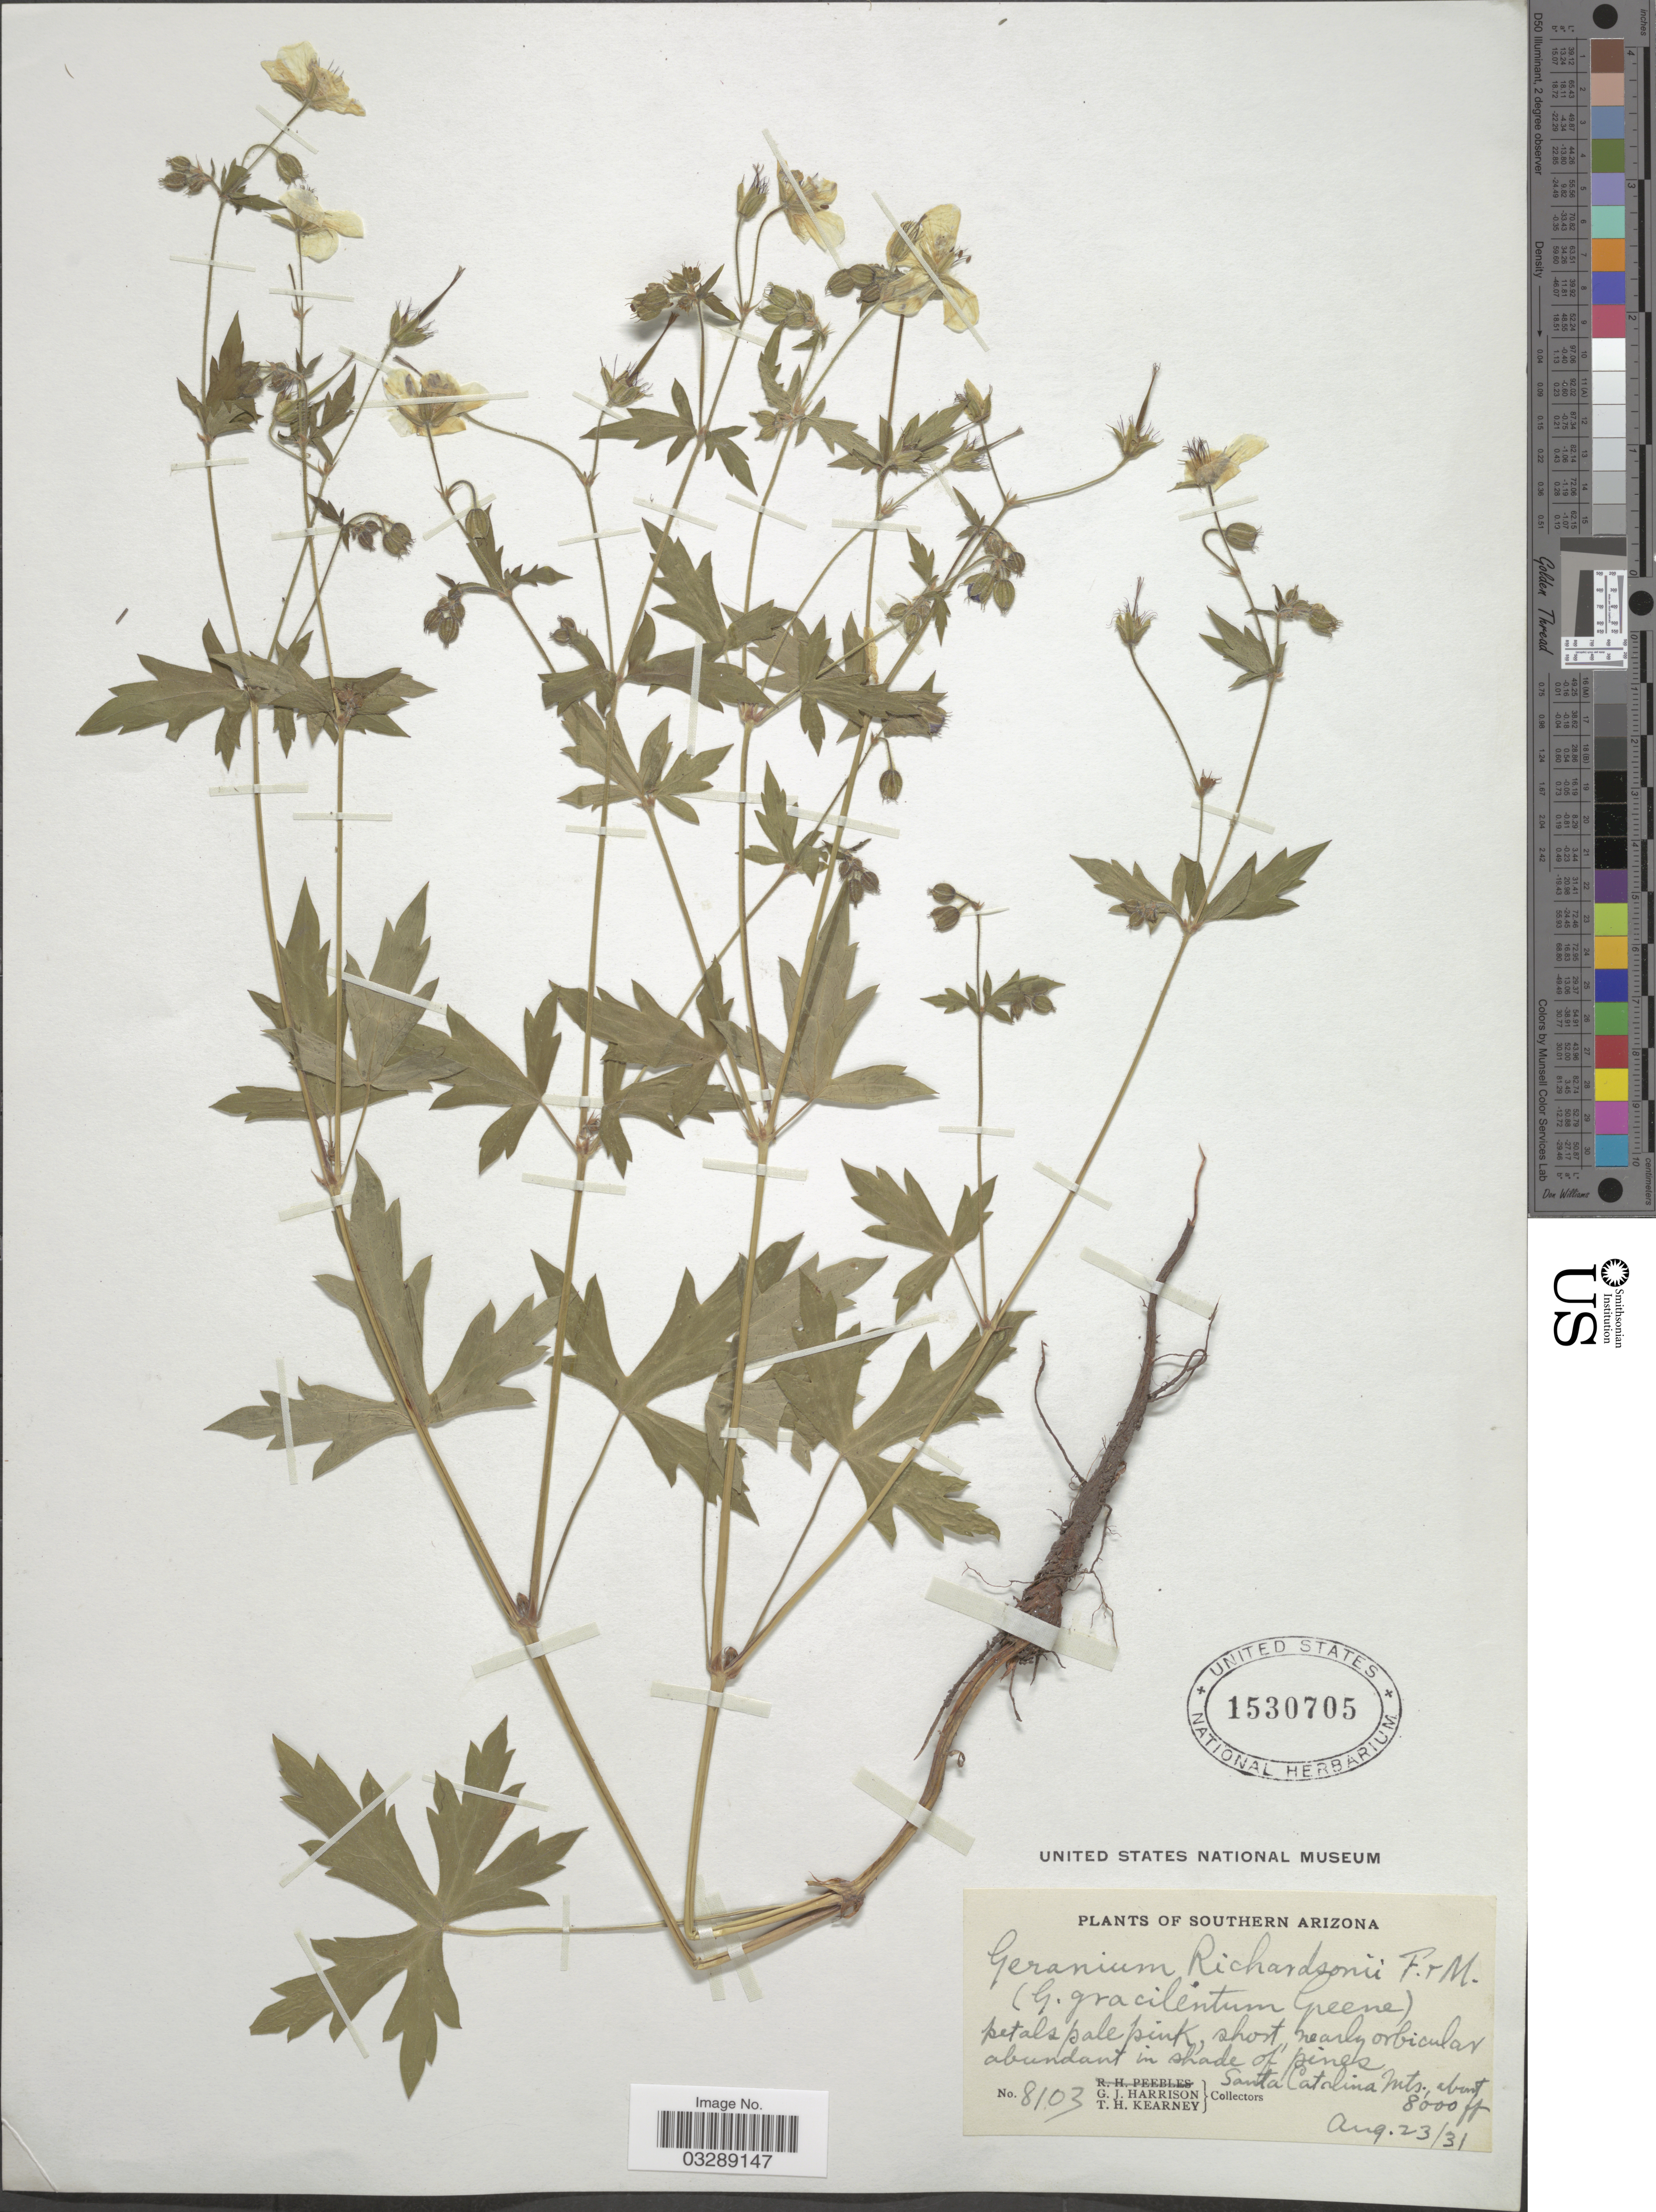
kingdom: Plantae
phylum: Tracheophyta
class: Magnoliopsida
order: Geraniales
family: Geraniaceae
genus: Geranium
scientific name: Geranium richardsonii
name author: Fisch. & Trautv.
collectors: G. J. Harrison & T. H. Kearney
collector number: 8103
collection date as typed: Transcribed d/m/y: 23/8/31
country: United States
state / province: Arizona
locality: Southern Arizona. Santa Catalina Mts.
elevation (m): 2438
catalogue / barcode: US 1530705